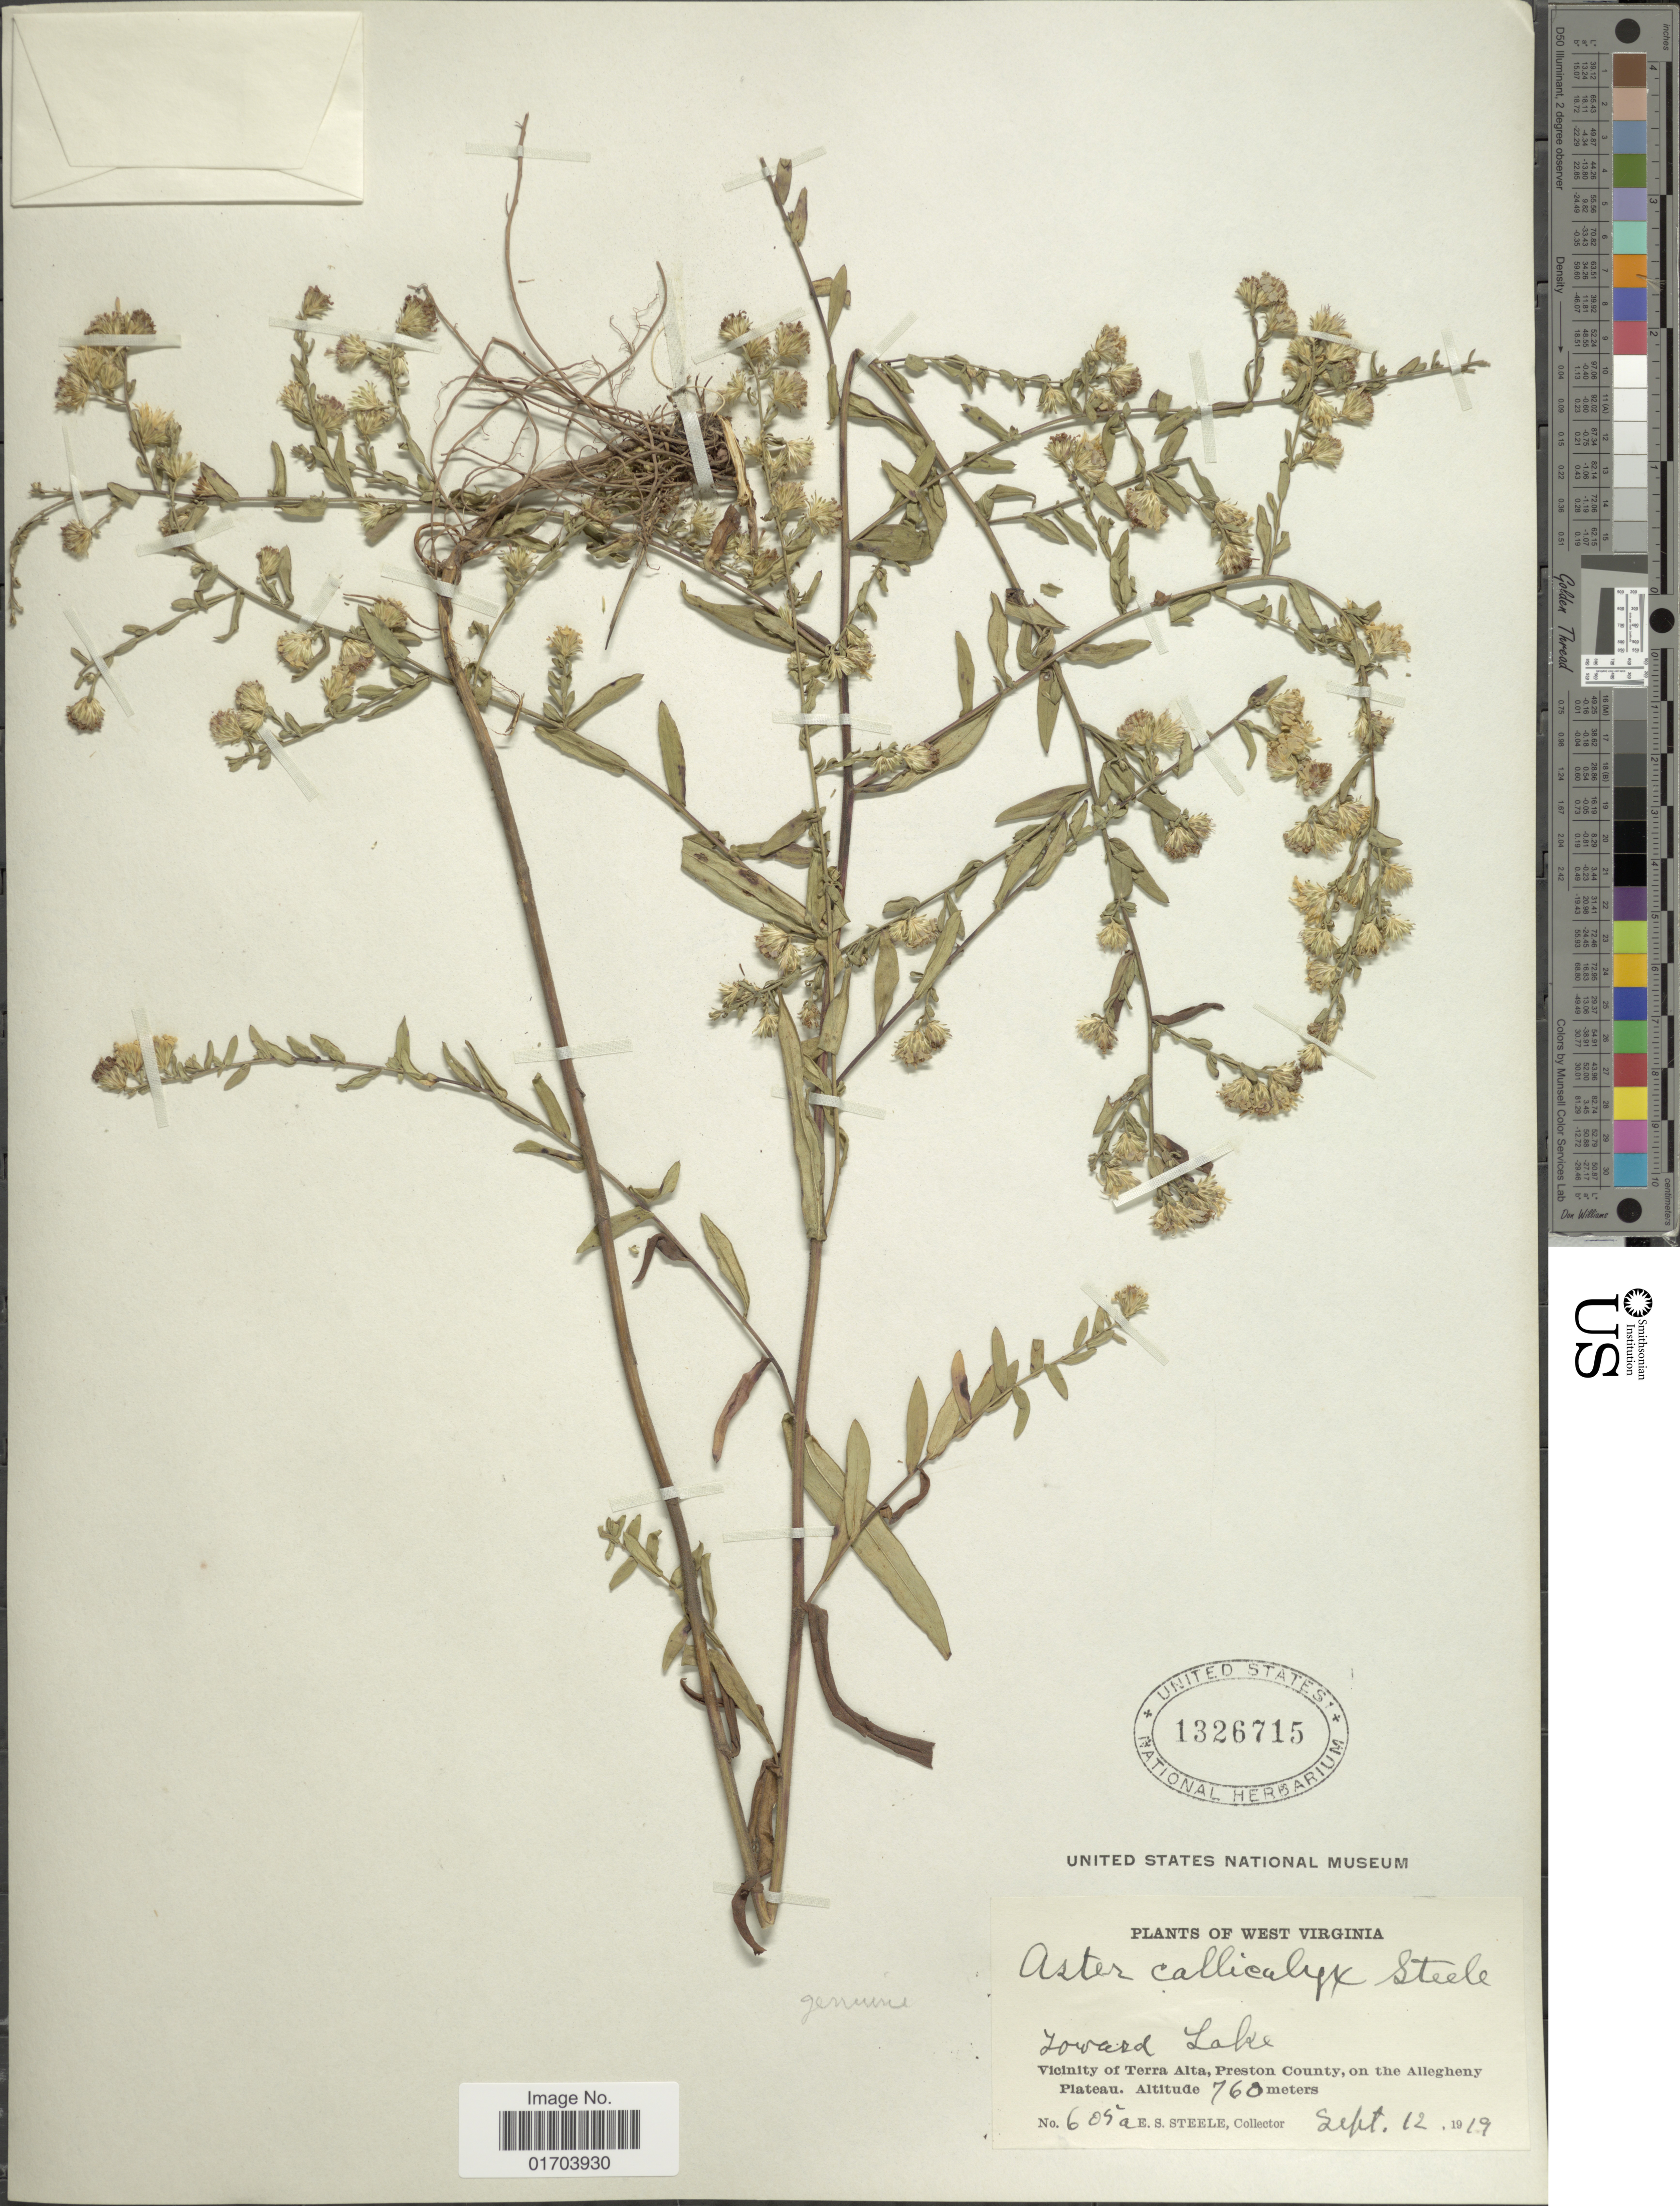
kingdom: Plantae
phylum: Tracheophyta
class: Magnoliopsida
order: Asterales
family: Asteraceae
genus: Aster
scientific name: Aster callicalyx E.S. Steele sp. nov. ined.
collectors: E. Steele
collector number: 605a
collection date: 1919-09-12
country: United States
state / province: West Virginia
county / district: Preston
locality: Toward Lake, Vicinity of Terra Alta, Preston County, on the Allegheny Plateau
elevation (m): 760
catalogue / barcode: US 1326715